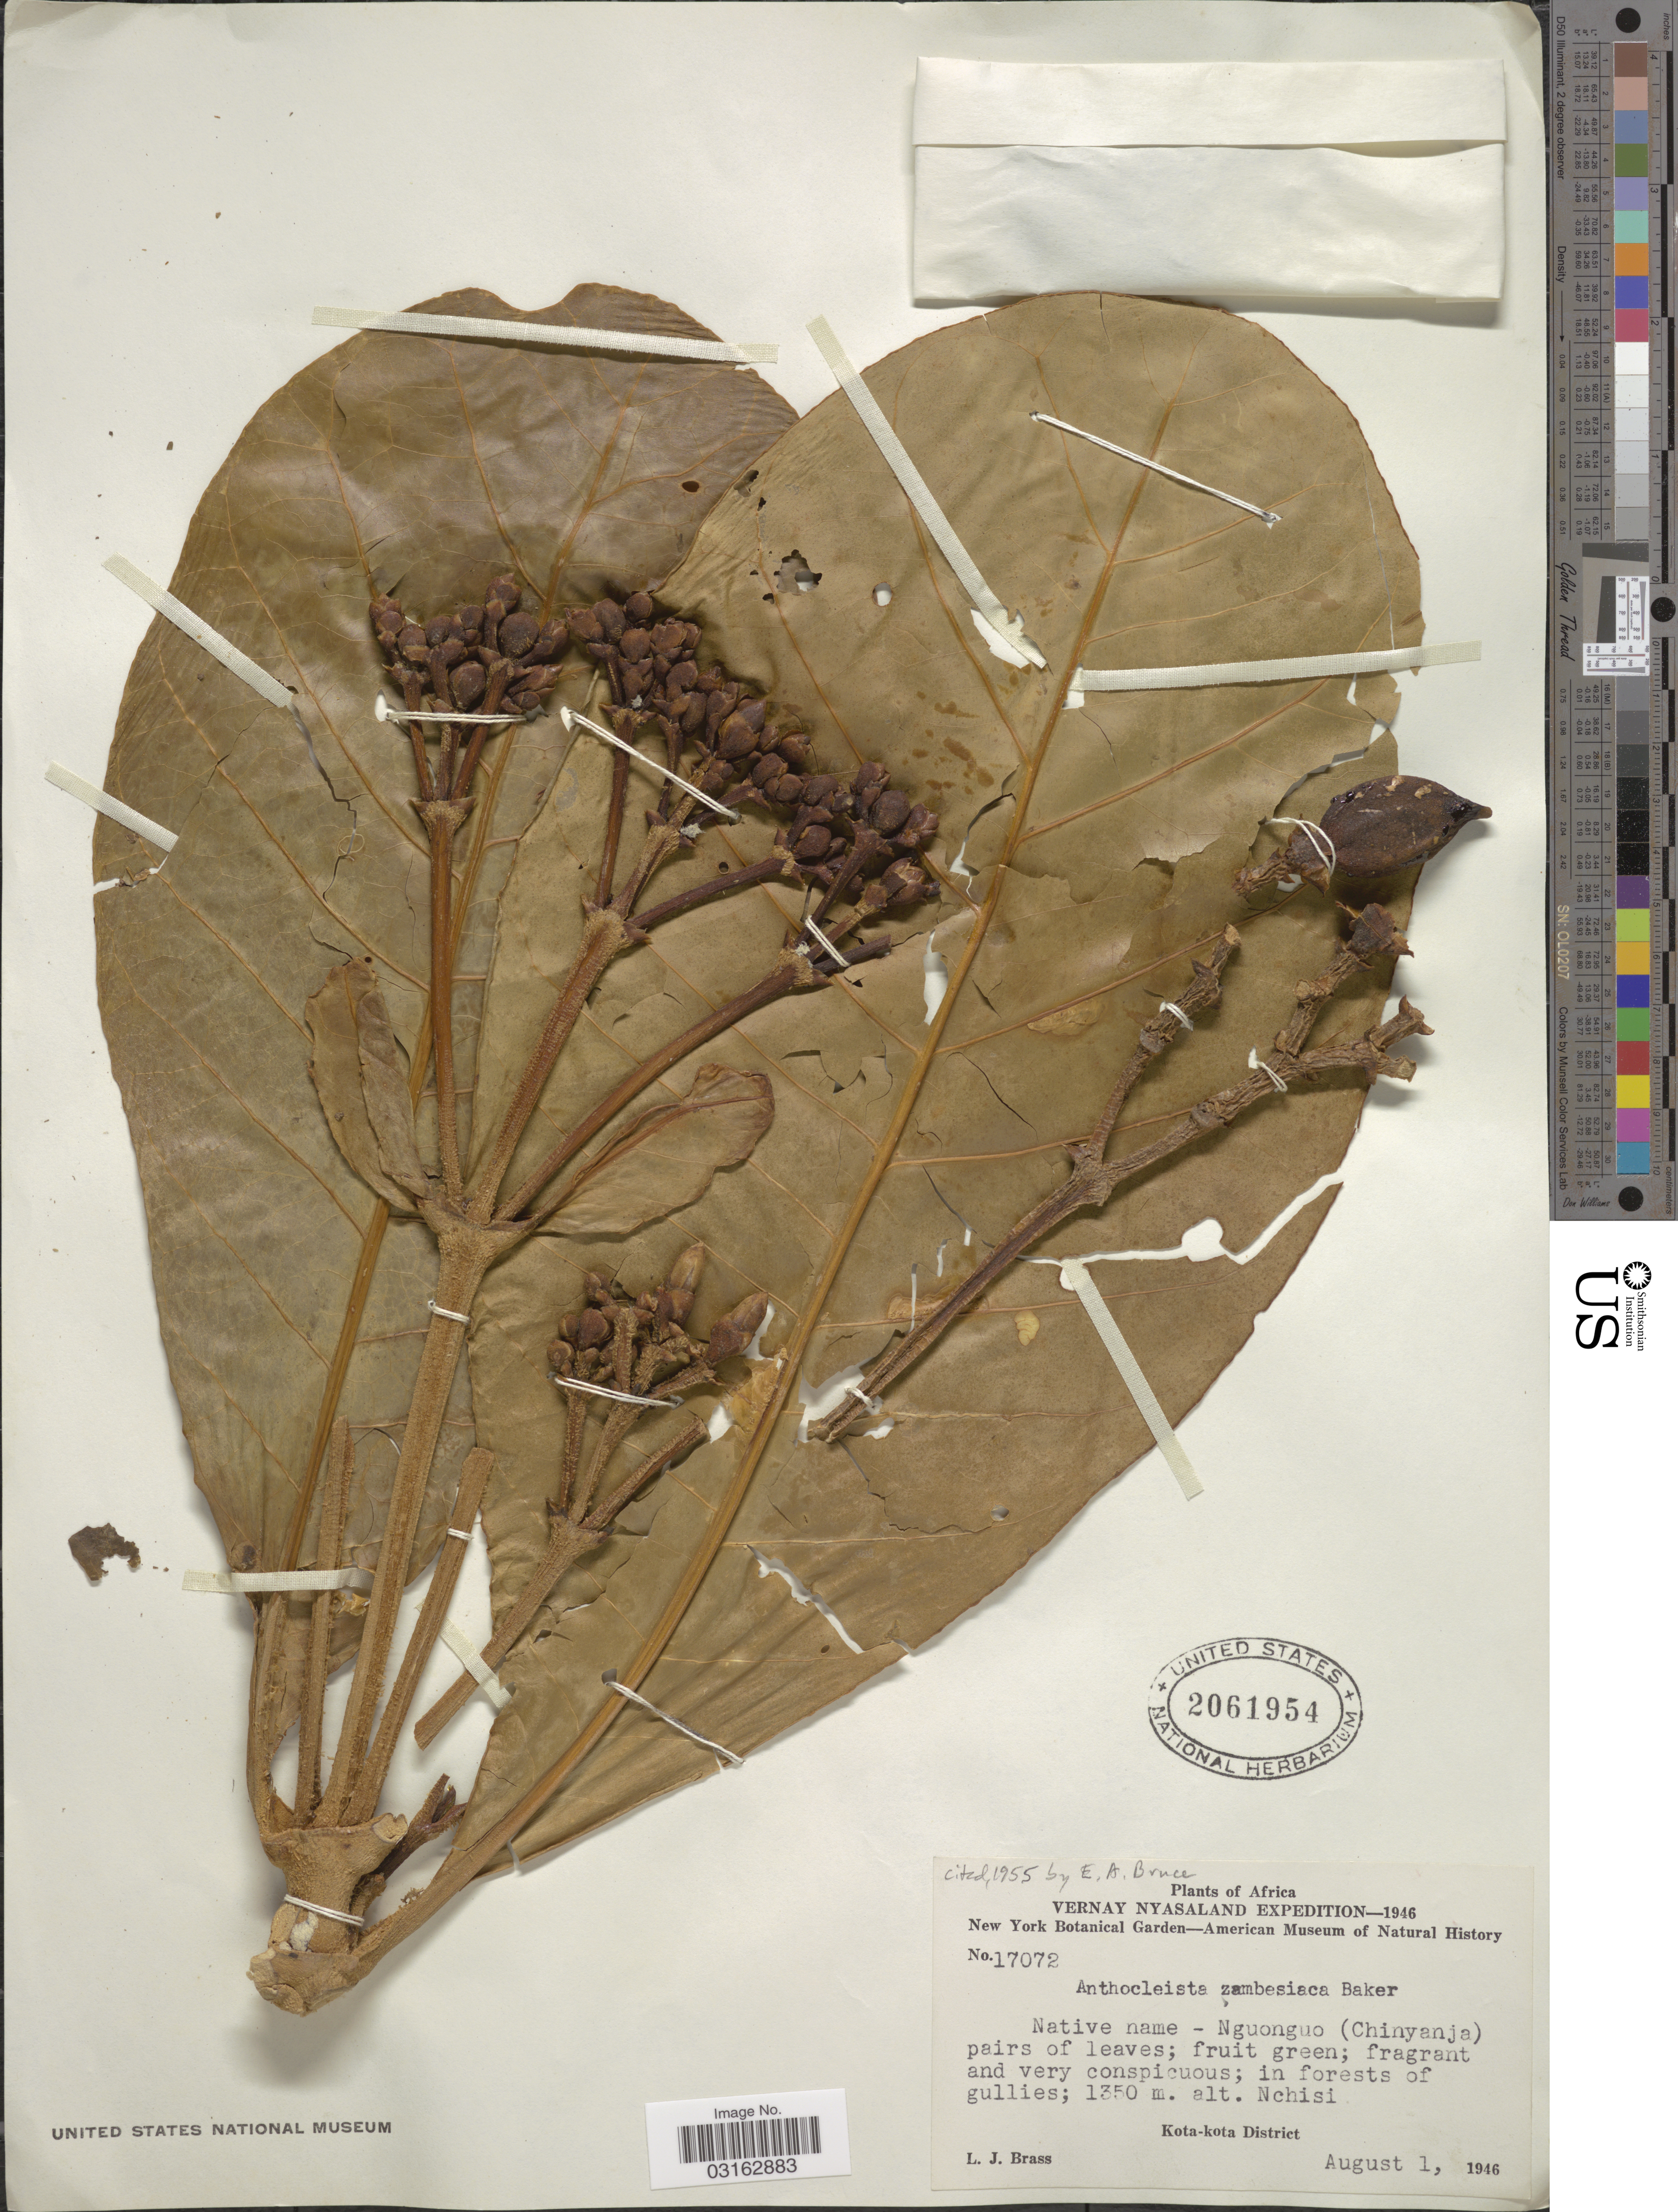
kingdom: Plantae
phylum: Tracheophyta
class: Magnoliopsida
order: Gentianales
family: Gentianaceae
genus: Anthocleista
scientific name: Anthocleista zambesiaca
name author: Baker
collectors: L. J. Brass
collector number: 17072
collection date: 1946-08-01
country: Malawi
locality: Vernay Nyasaland, Nchisi, Kota-Kota District.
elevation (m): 1350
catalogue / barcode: US 2061954